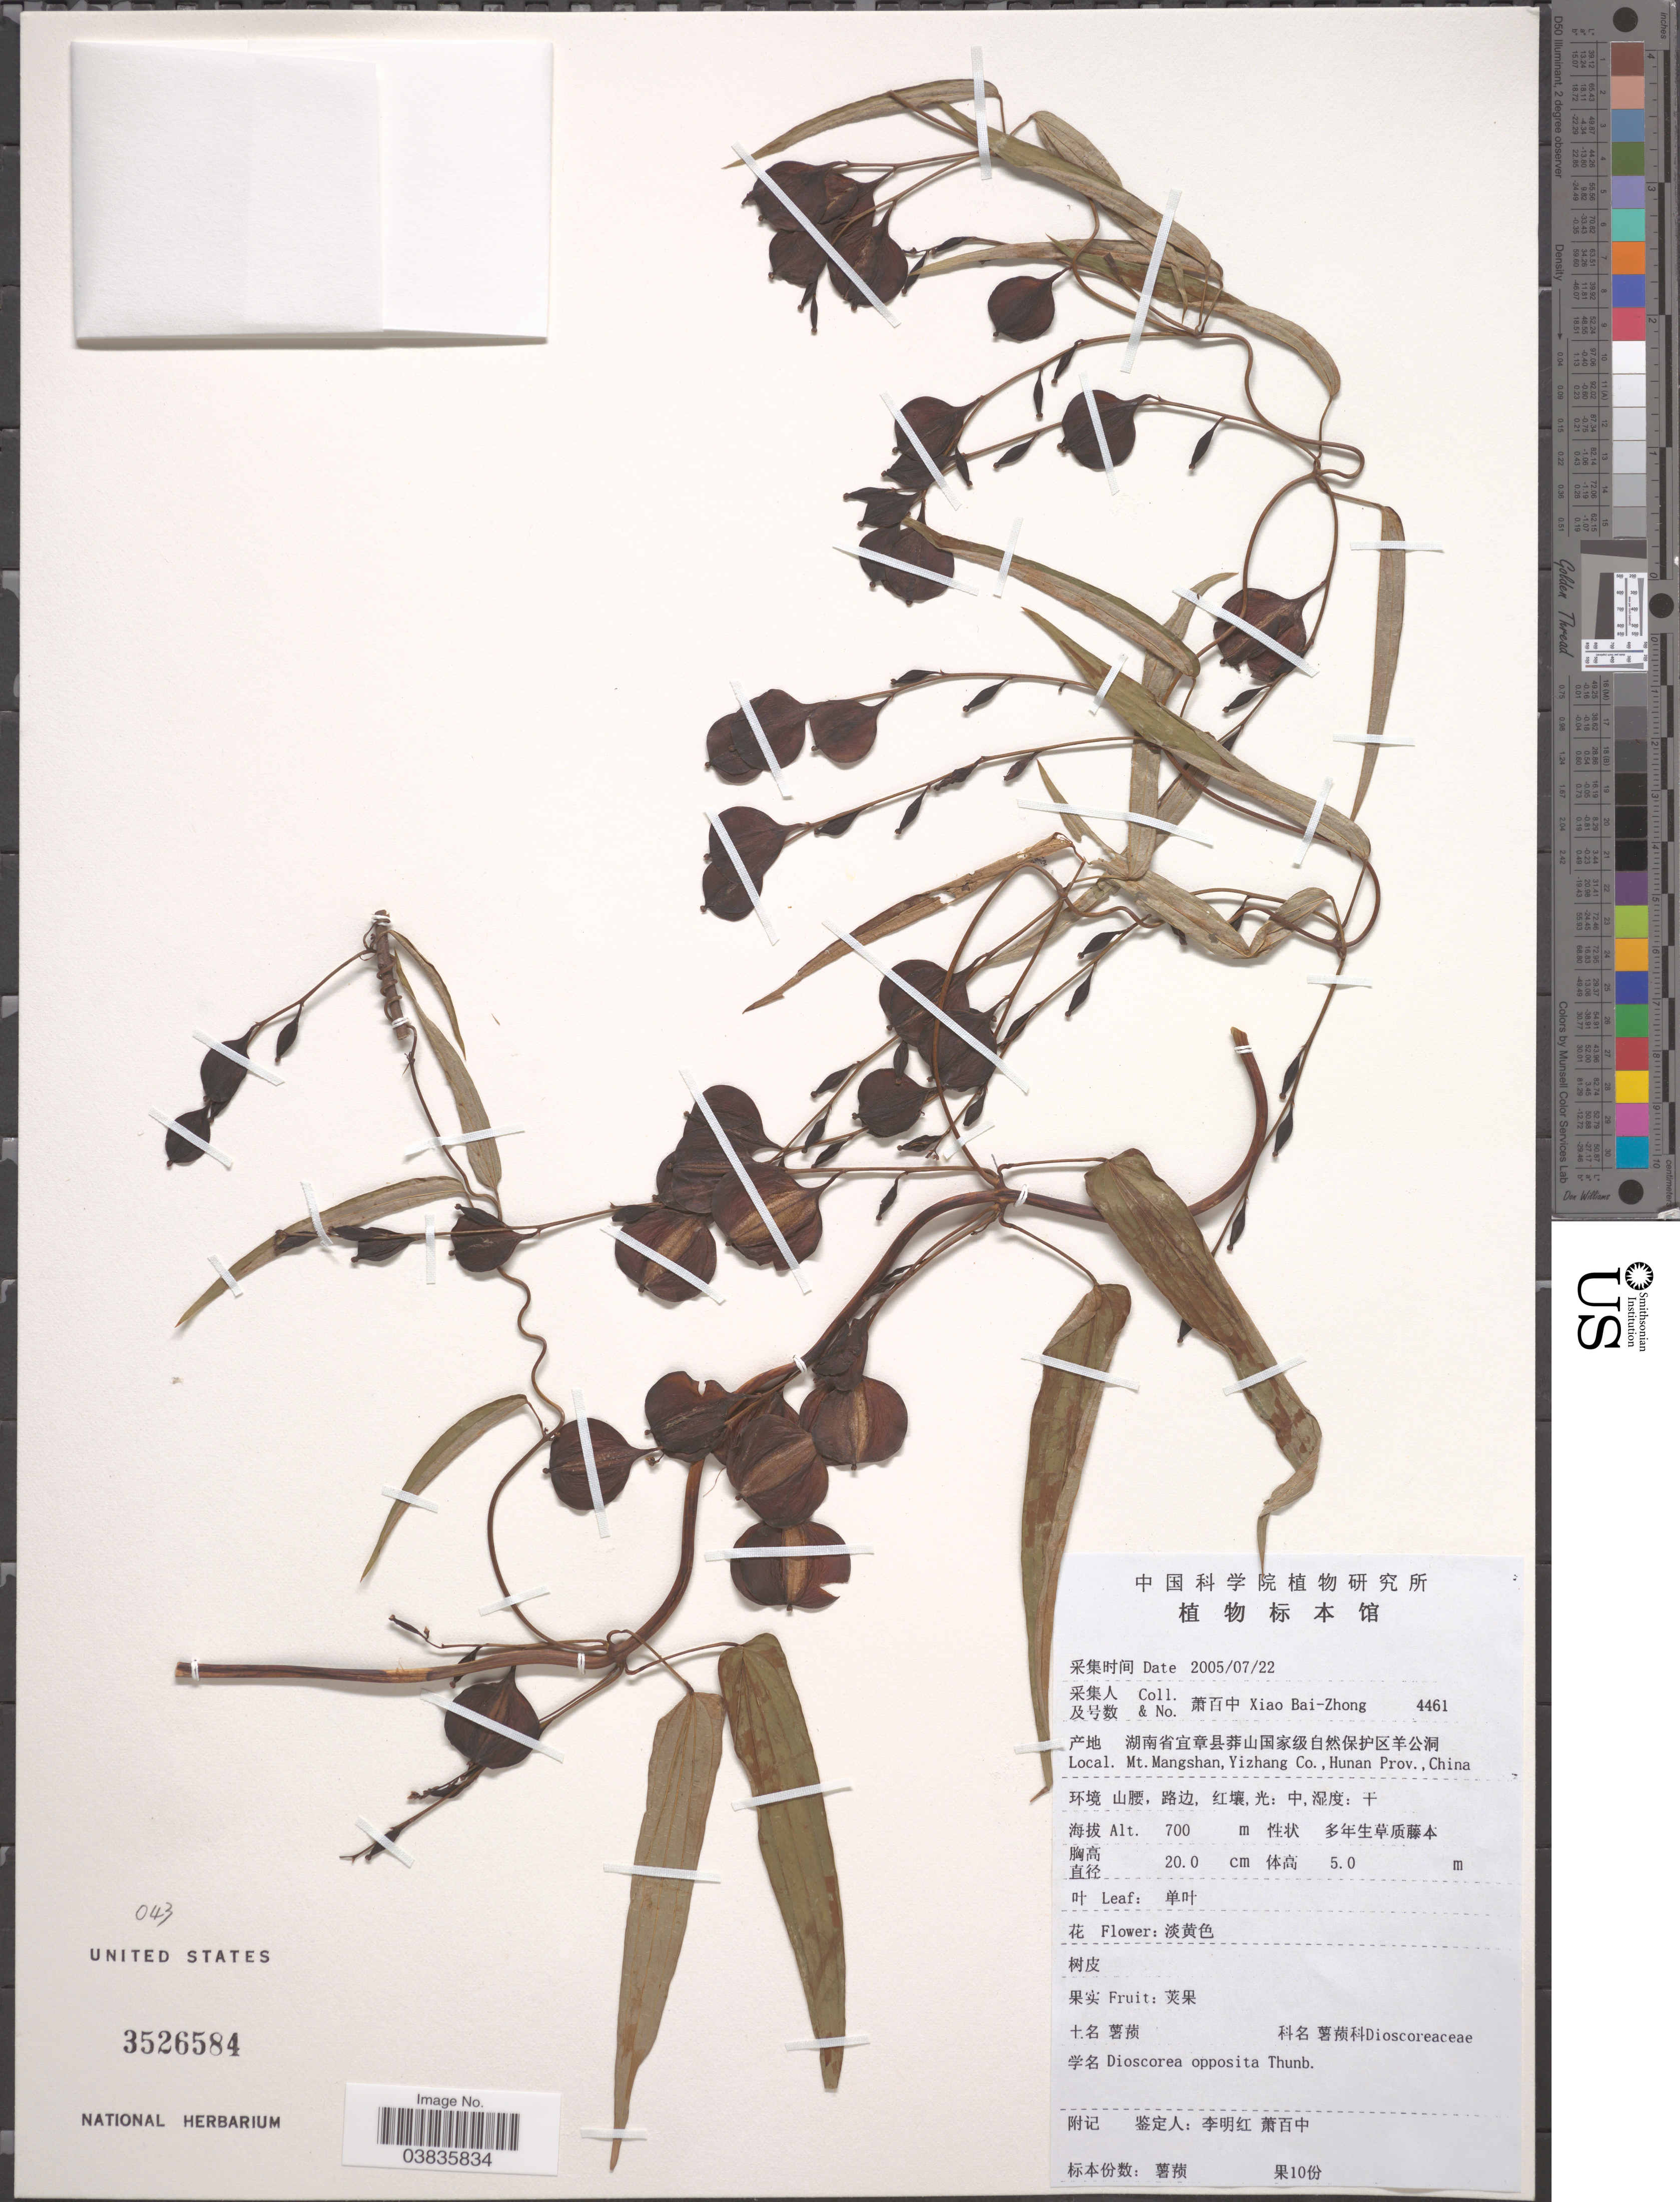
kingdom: Plantae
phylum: Tracheophyta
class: Liliopsida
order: Dioscoreales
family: Dioscoreaceae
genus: Dioscorea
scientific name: Dioscorea opposita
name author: Thunb.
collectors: B. Z. Xiao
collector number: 4461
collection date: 2005-07-22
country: China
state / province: Hunan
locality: Mt. Mangshan, Yizhang Co.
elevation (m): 700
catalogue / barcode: US 3526584